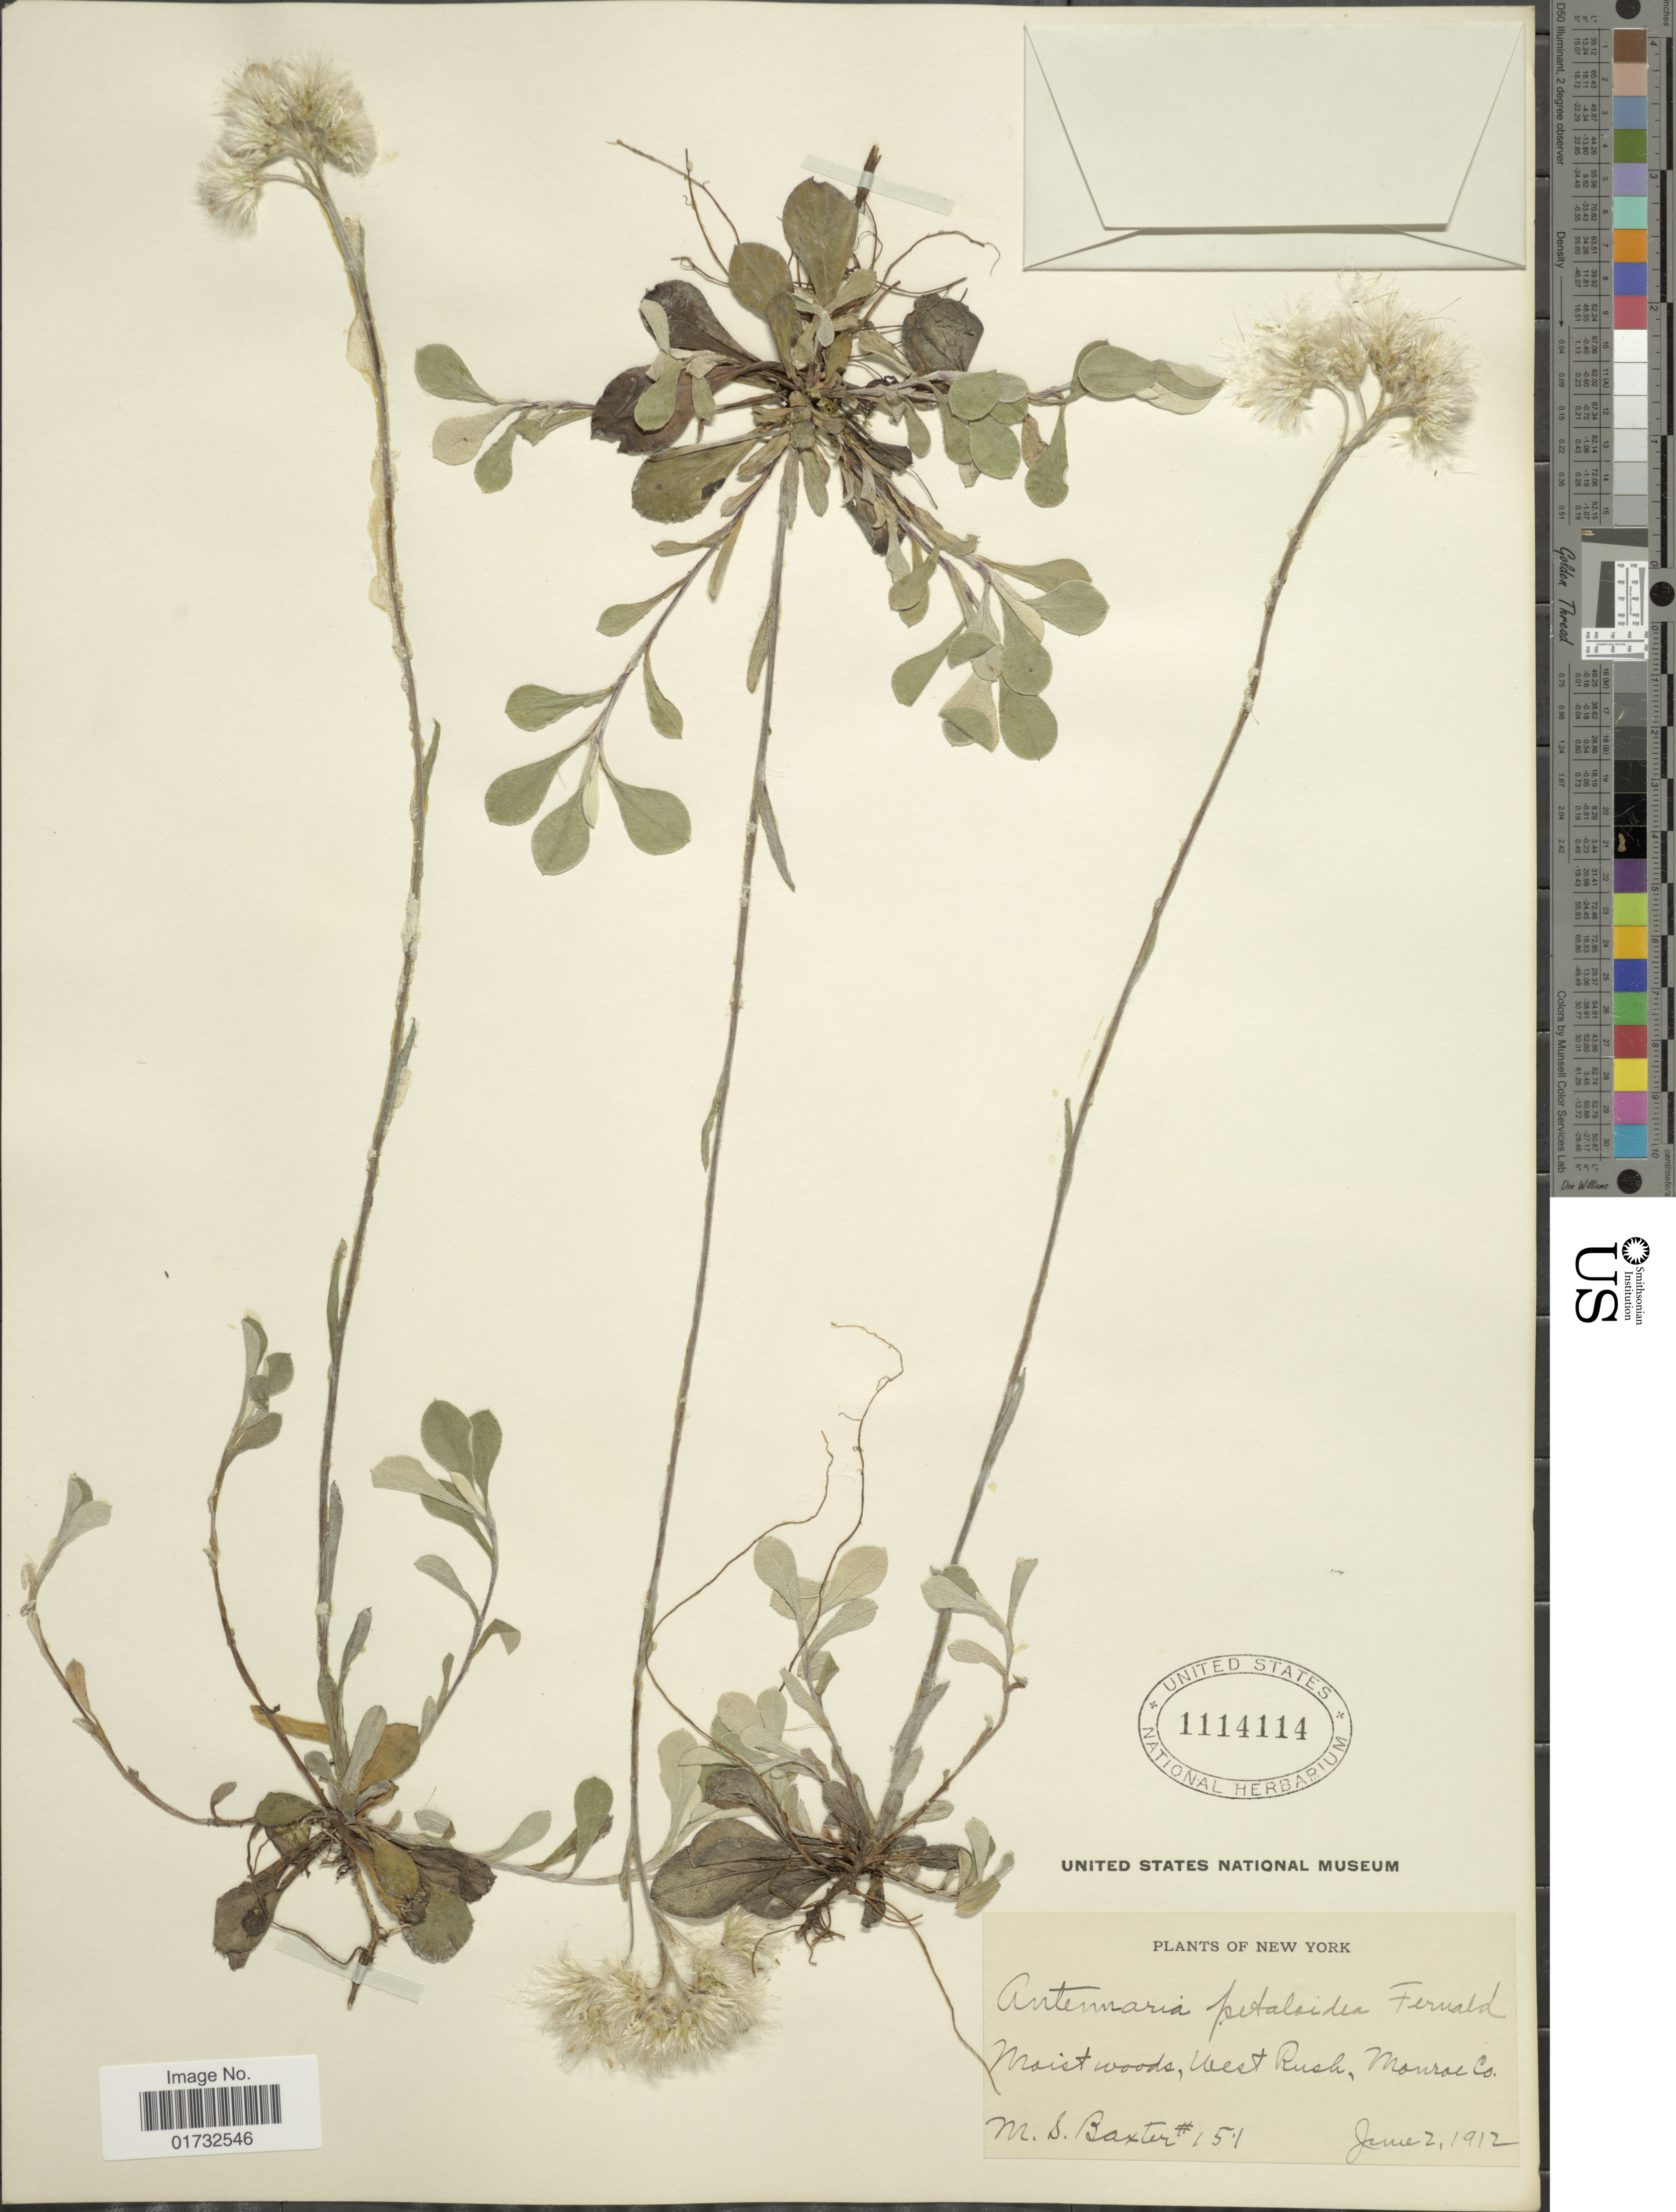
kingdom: Plantae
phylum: Tracheophyta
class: Magnoliopsida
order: Asterales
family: Asteraceae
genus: Antennaria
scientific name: Antennaria petaloidea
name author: (Fernald) Fernald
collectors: M. Baxter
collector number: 151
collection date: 1912-06-02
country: United States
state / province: New York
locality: West Rush, Monroe Co.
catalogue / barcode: US 1114114